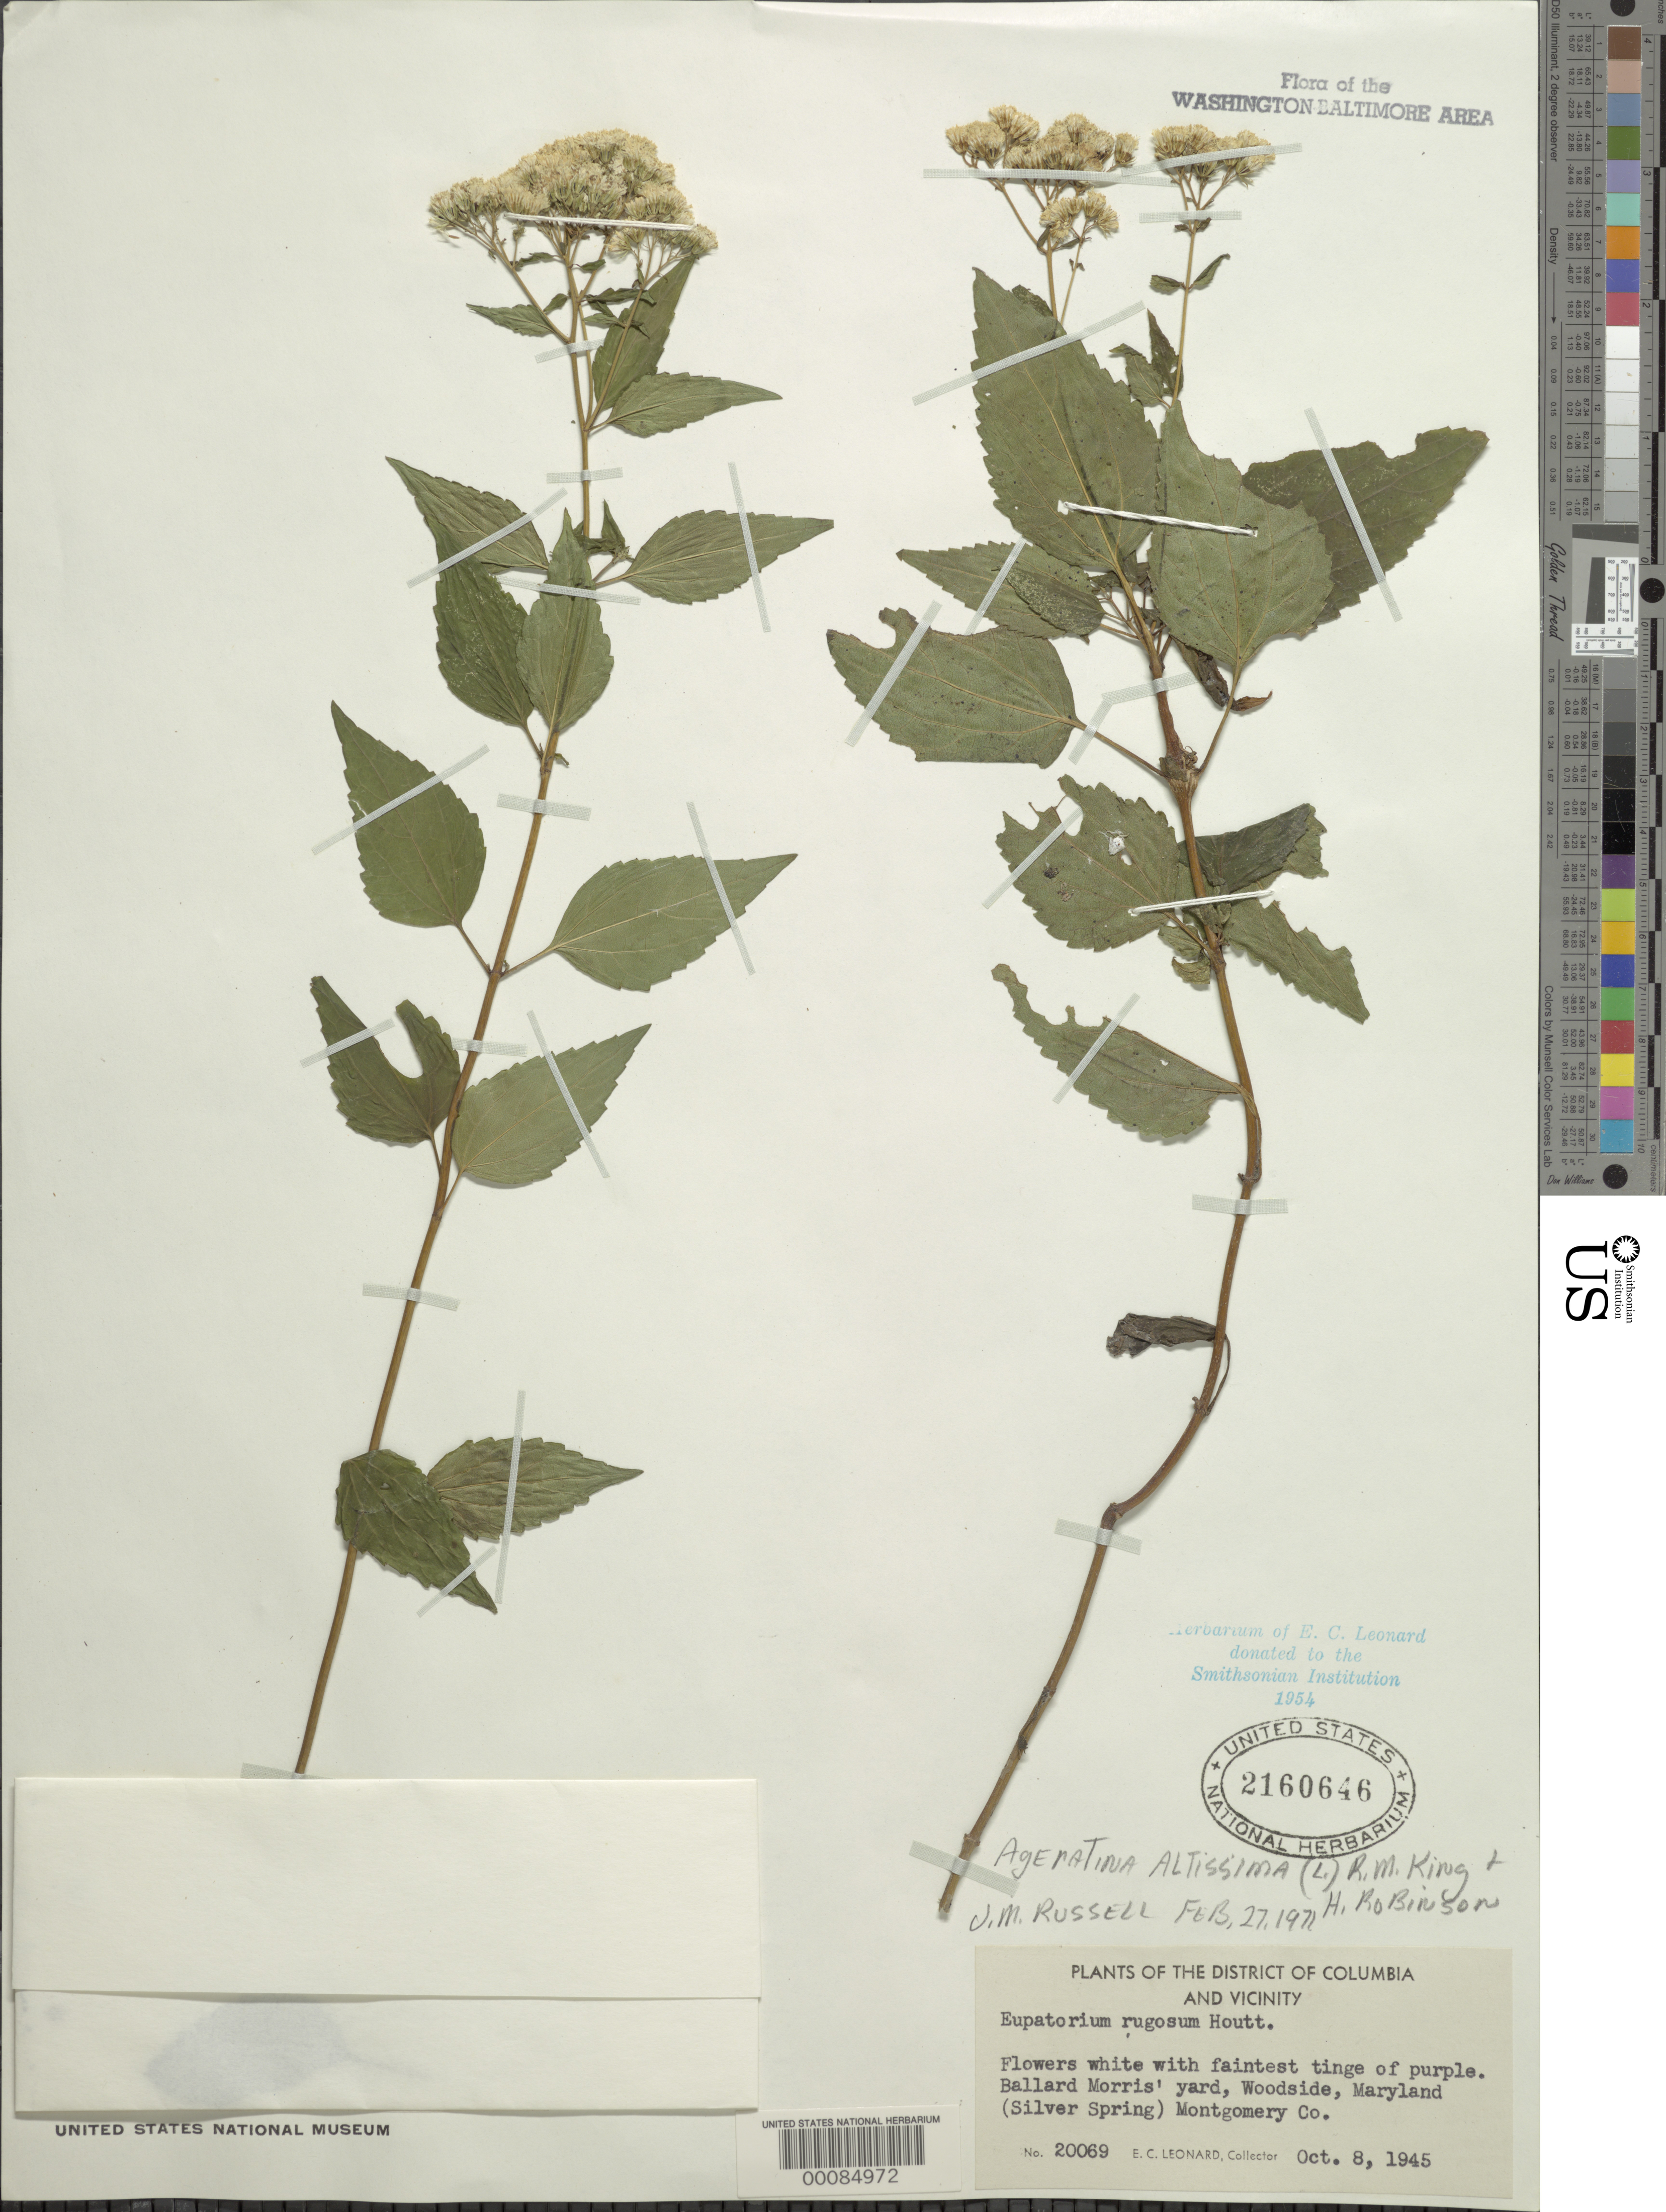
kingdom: Plantae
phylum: Tracheophyta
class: Magnoliopsida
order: Asterales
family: Asteraceae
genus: Ageratina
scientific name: Ageratina altissima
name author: (L.) R.M. King & H. Rob.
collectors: E. C. Leonard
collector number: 20069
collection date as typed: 08 Oct 1945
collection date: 1945-10-08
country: United States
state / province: Maryland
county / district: Montgomery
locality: Ballard Morris' yard, Woodside.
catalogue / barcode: US 2160646